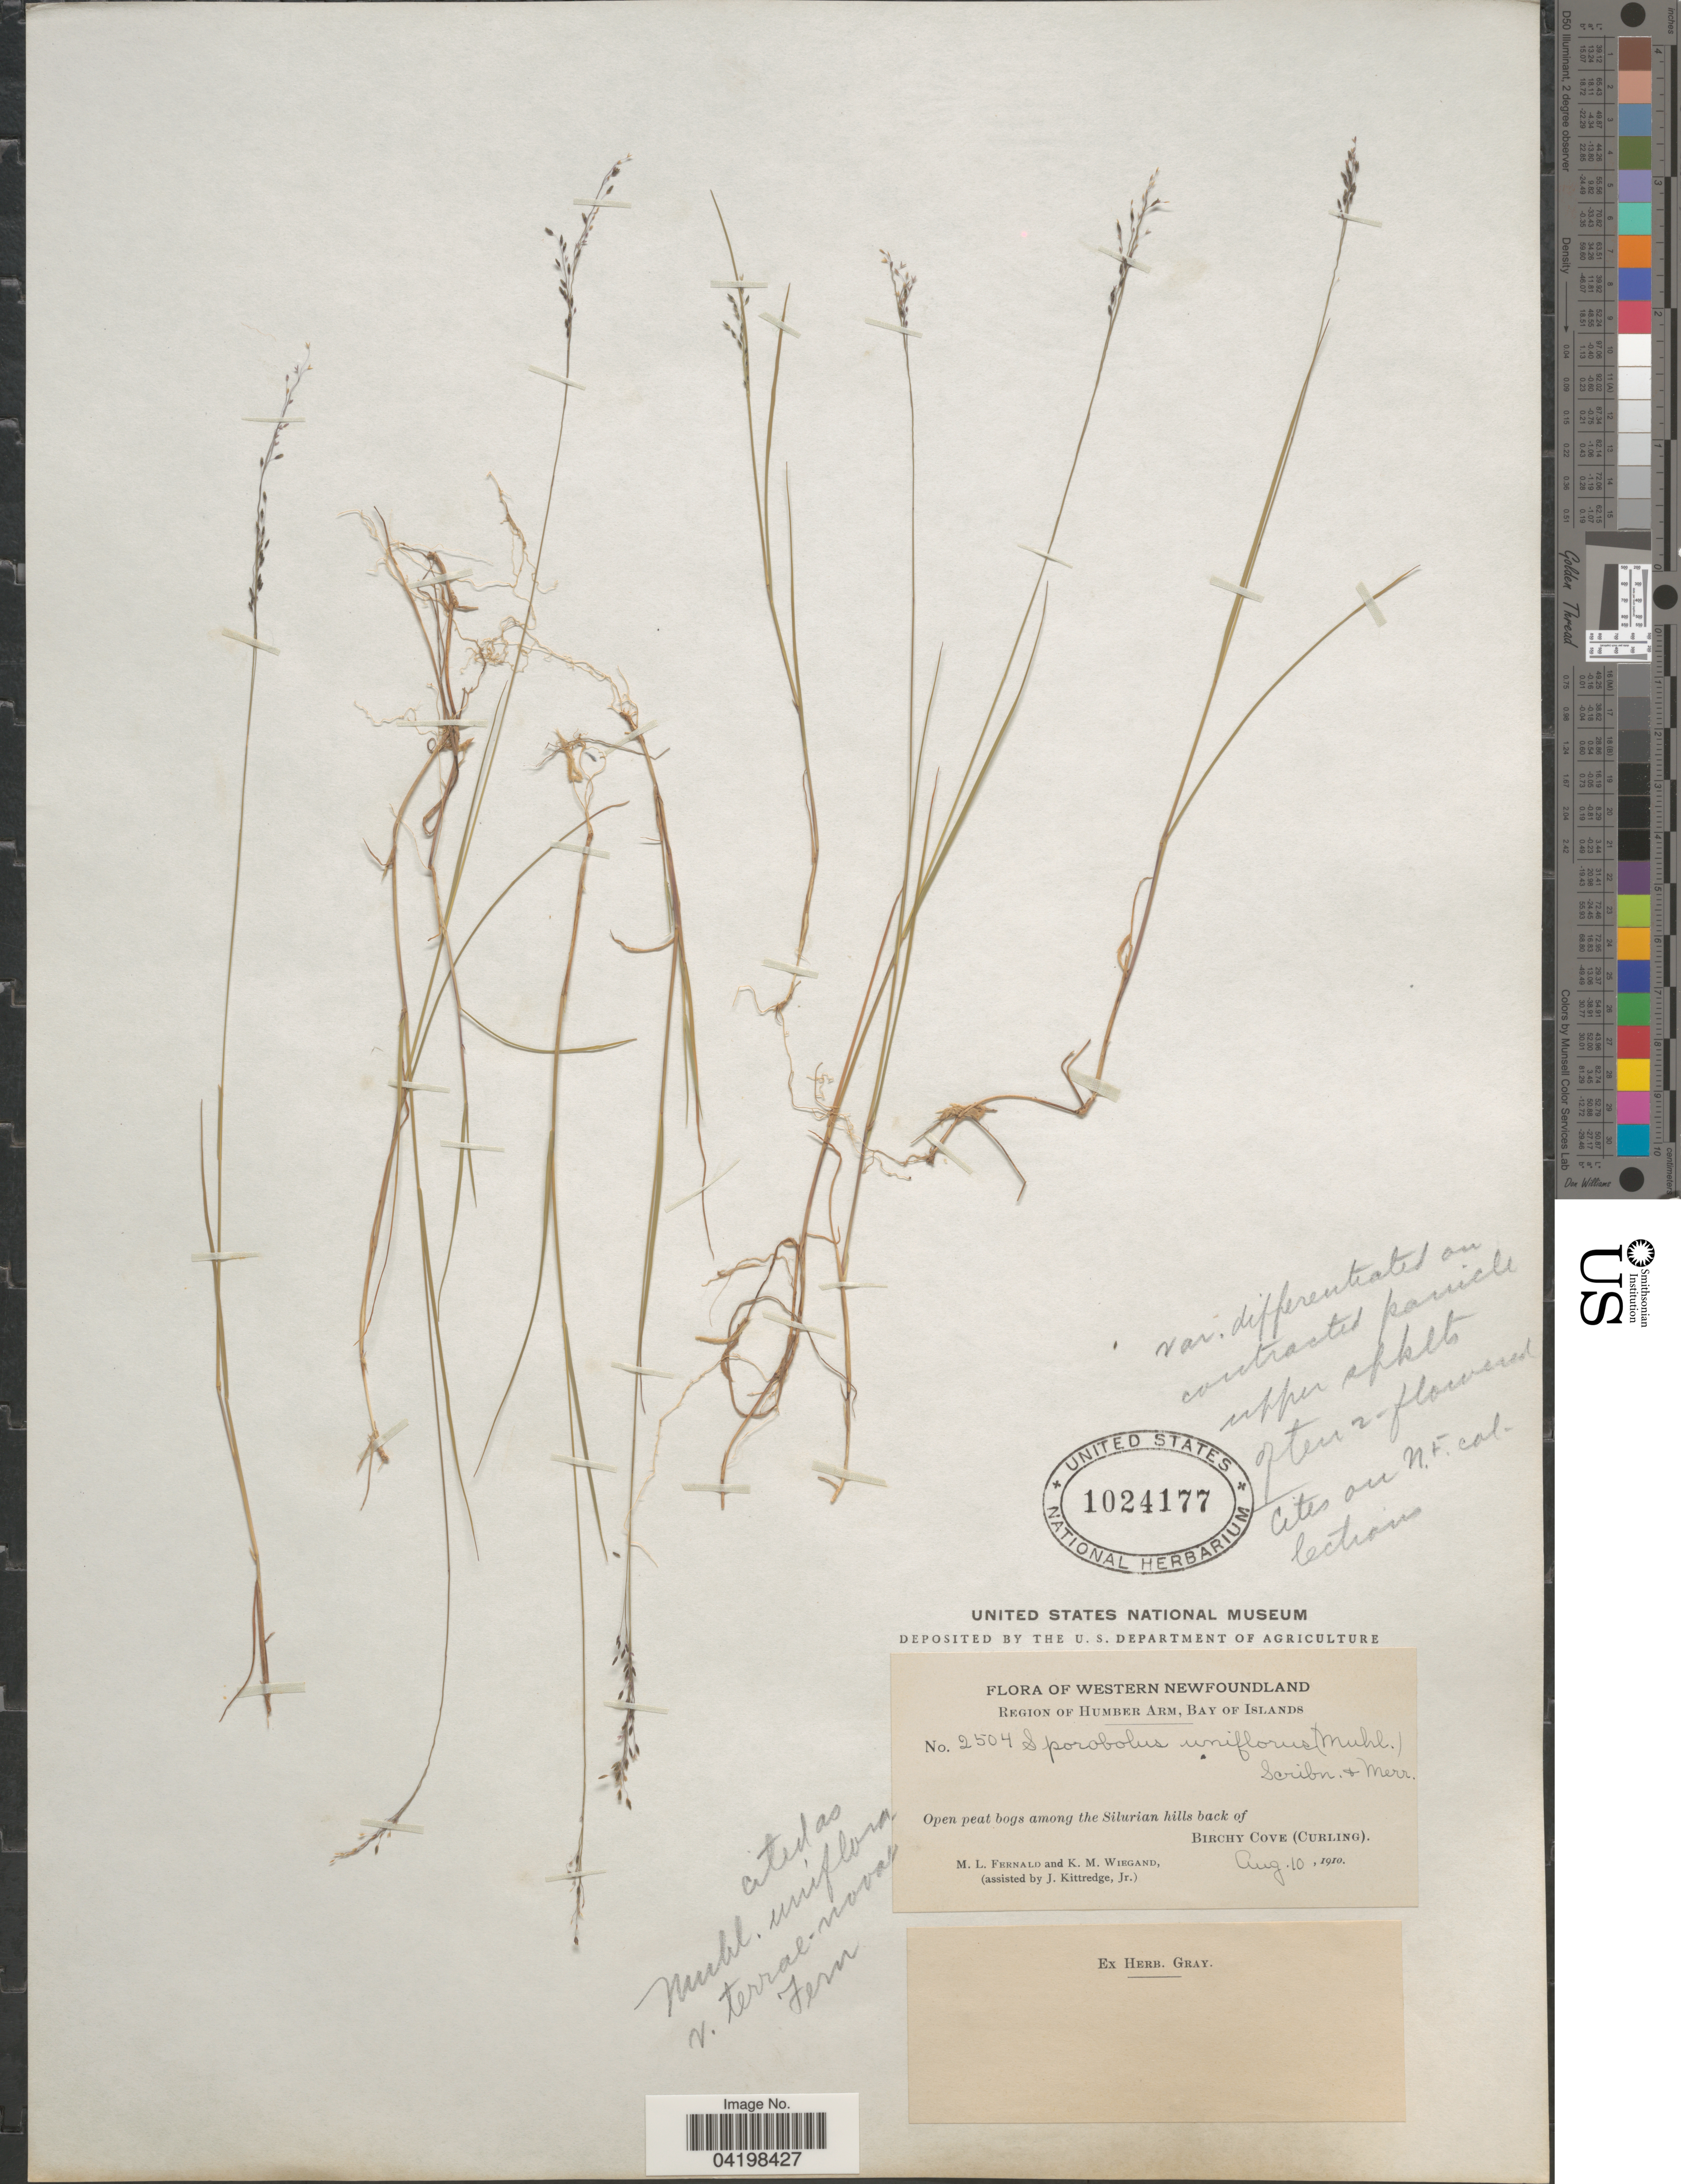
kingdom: Plantae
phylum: Tracheophyta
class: Liliopsida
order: Poales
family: Poaceae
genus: Muhlenbergia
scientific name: Muhlenbergia uniflora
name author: (Muhl.) Fernald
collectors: M. L. Fernald & K. M. Wiegand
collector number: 2504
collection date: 1910-08-10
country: Canada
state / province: Newfoundland and Labrador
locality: Western Newfoundland. Region of Humber Arm, Bay of Islands. Among the Silurian hills back of Birchy Cove (Curling)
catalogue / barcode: US 1024177